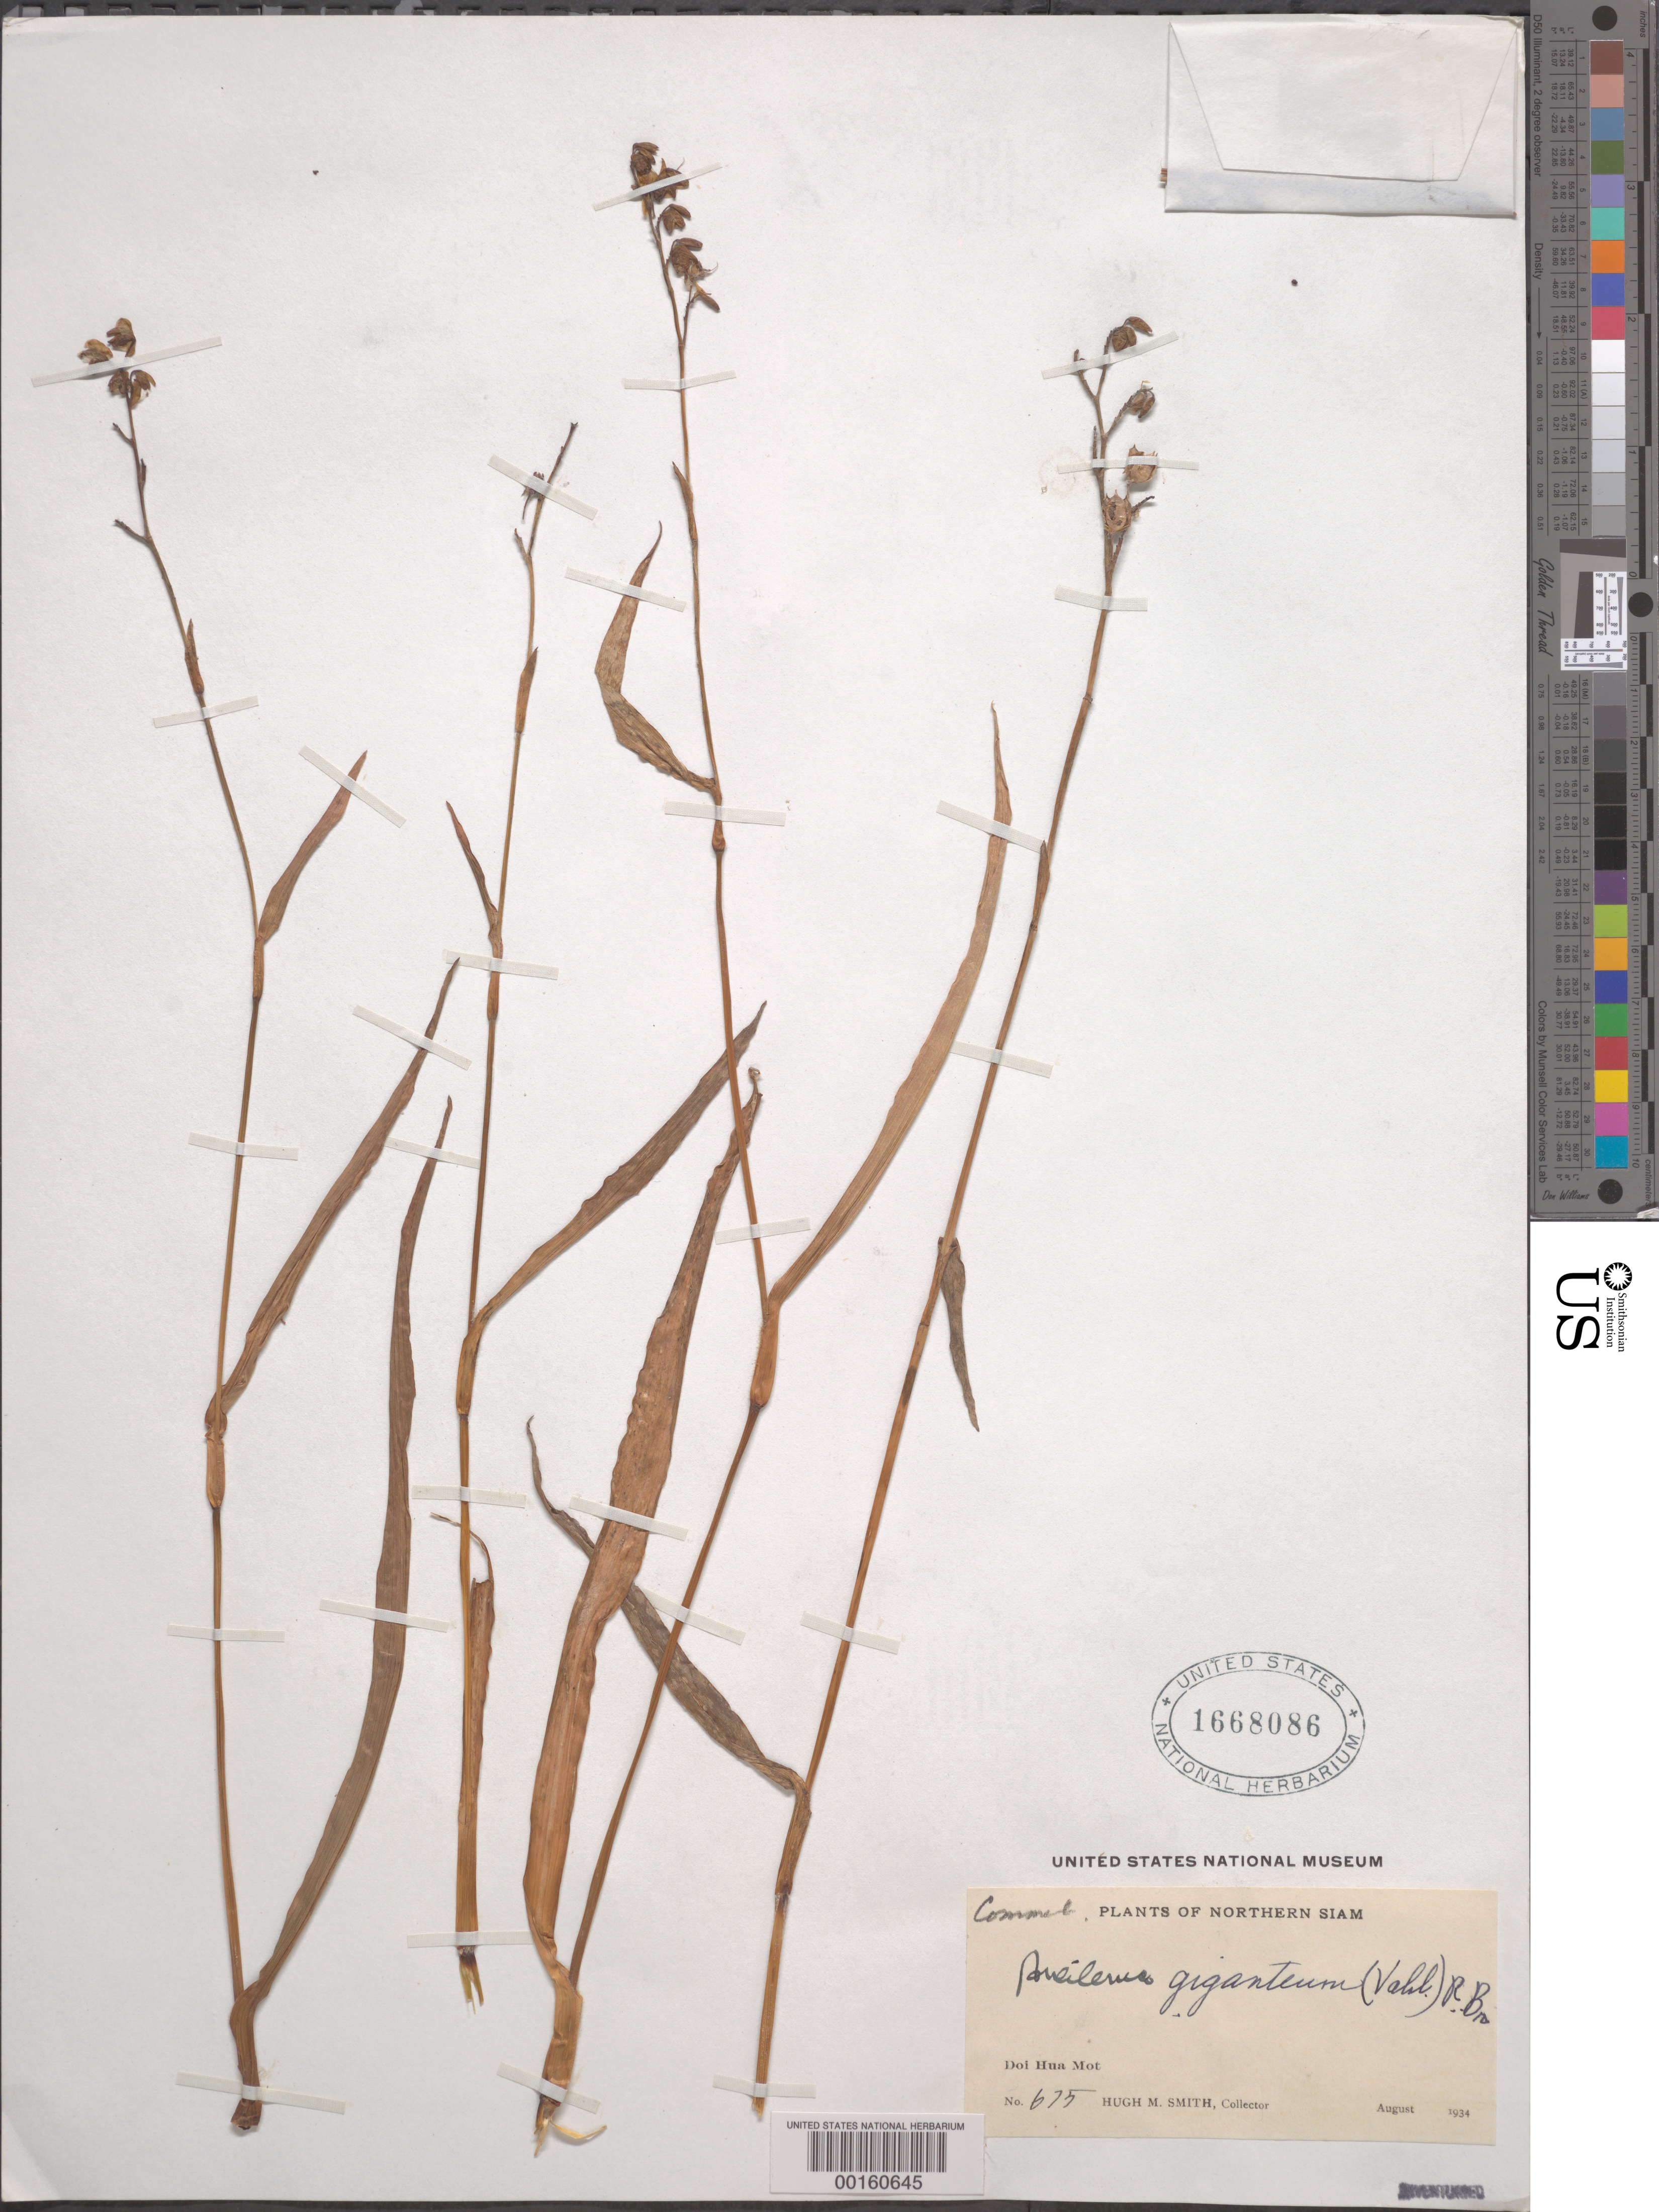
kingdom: Plantae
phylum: Tracheophyta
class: Liliopsida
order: Commelinales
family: Commelinaceae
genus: Murdannia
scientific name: Murdannia gigantea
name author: (Vahl) G. Brückn.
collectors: H. M. Smith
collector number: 675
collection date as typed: Aug 1934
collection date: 1934-08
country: Thailand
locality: Doi hua mot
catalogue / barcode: US 1668086